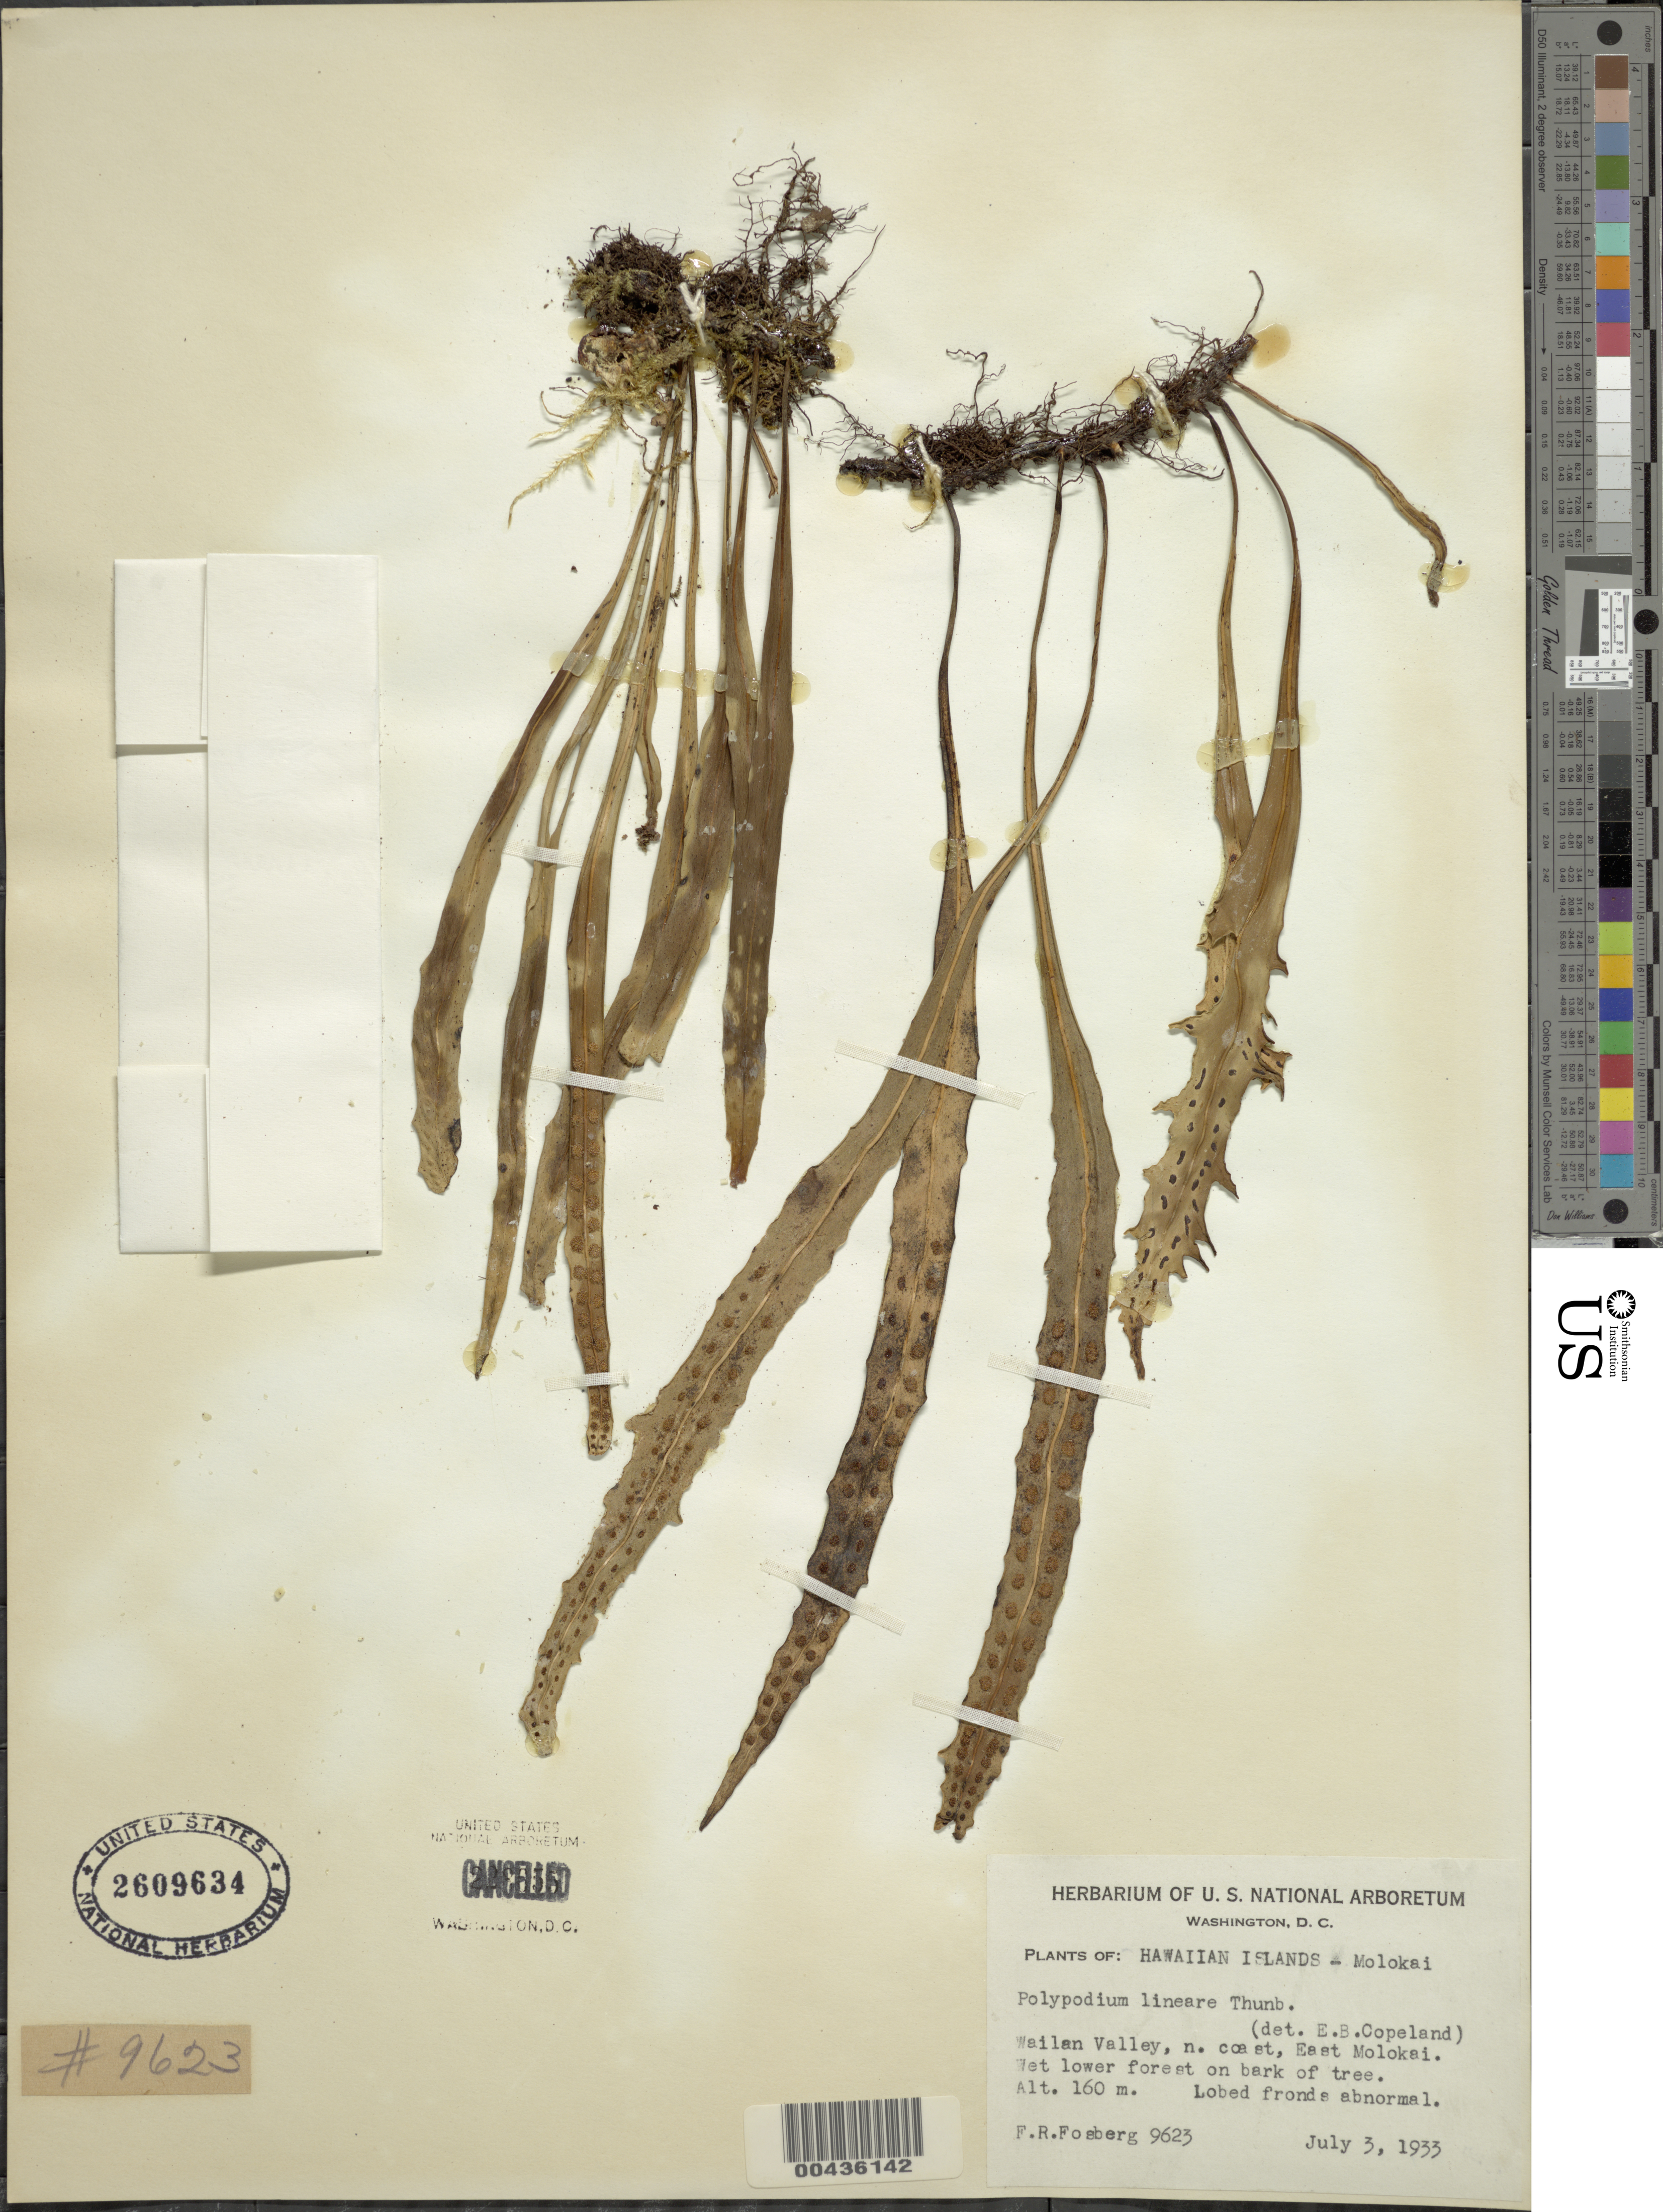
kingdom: Plantae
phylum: Tracheophyta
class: Polypodiopsida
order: Polypodiales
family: Polypodiaceae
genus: Lepisorus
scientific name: Lepisorus thunbergianus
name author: (Kaulf.) Ching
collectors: F. R. Fosberg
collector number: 9623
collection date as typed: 3 Jul 1933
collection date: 1933-07-03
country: United States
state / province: Hawaii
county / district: Maui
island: Moloka'i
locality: Wailau Valley, N coast, E Molokai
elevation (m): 160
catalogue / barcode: US 2609634